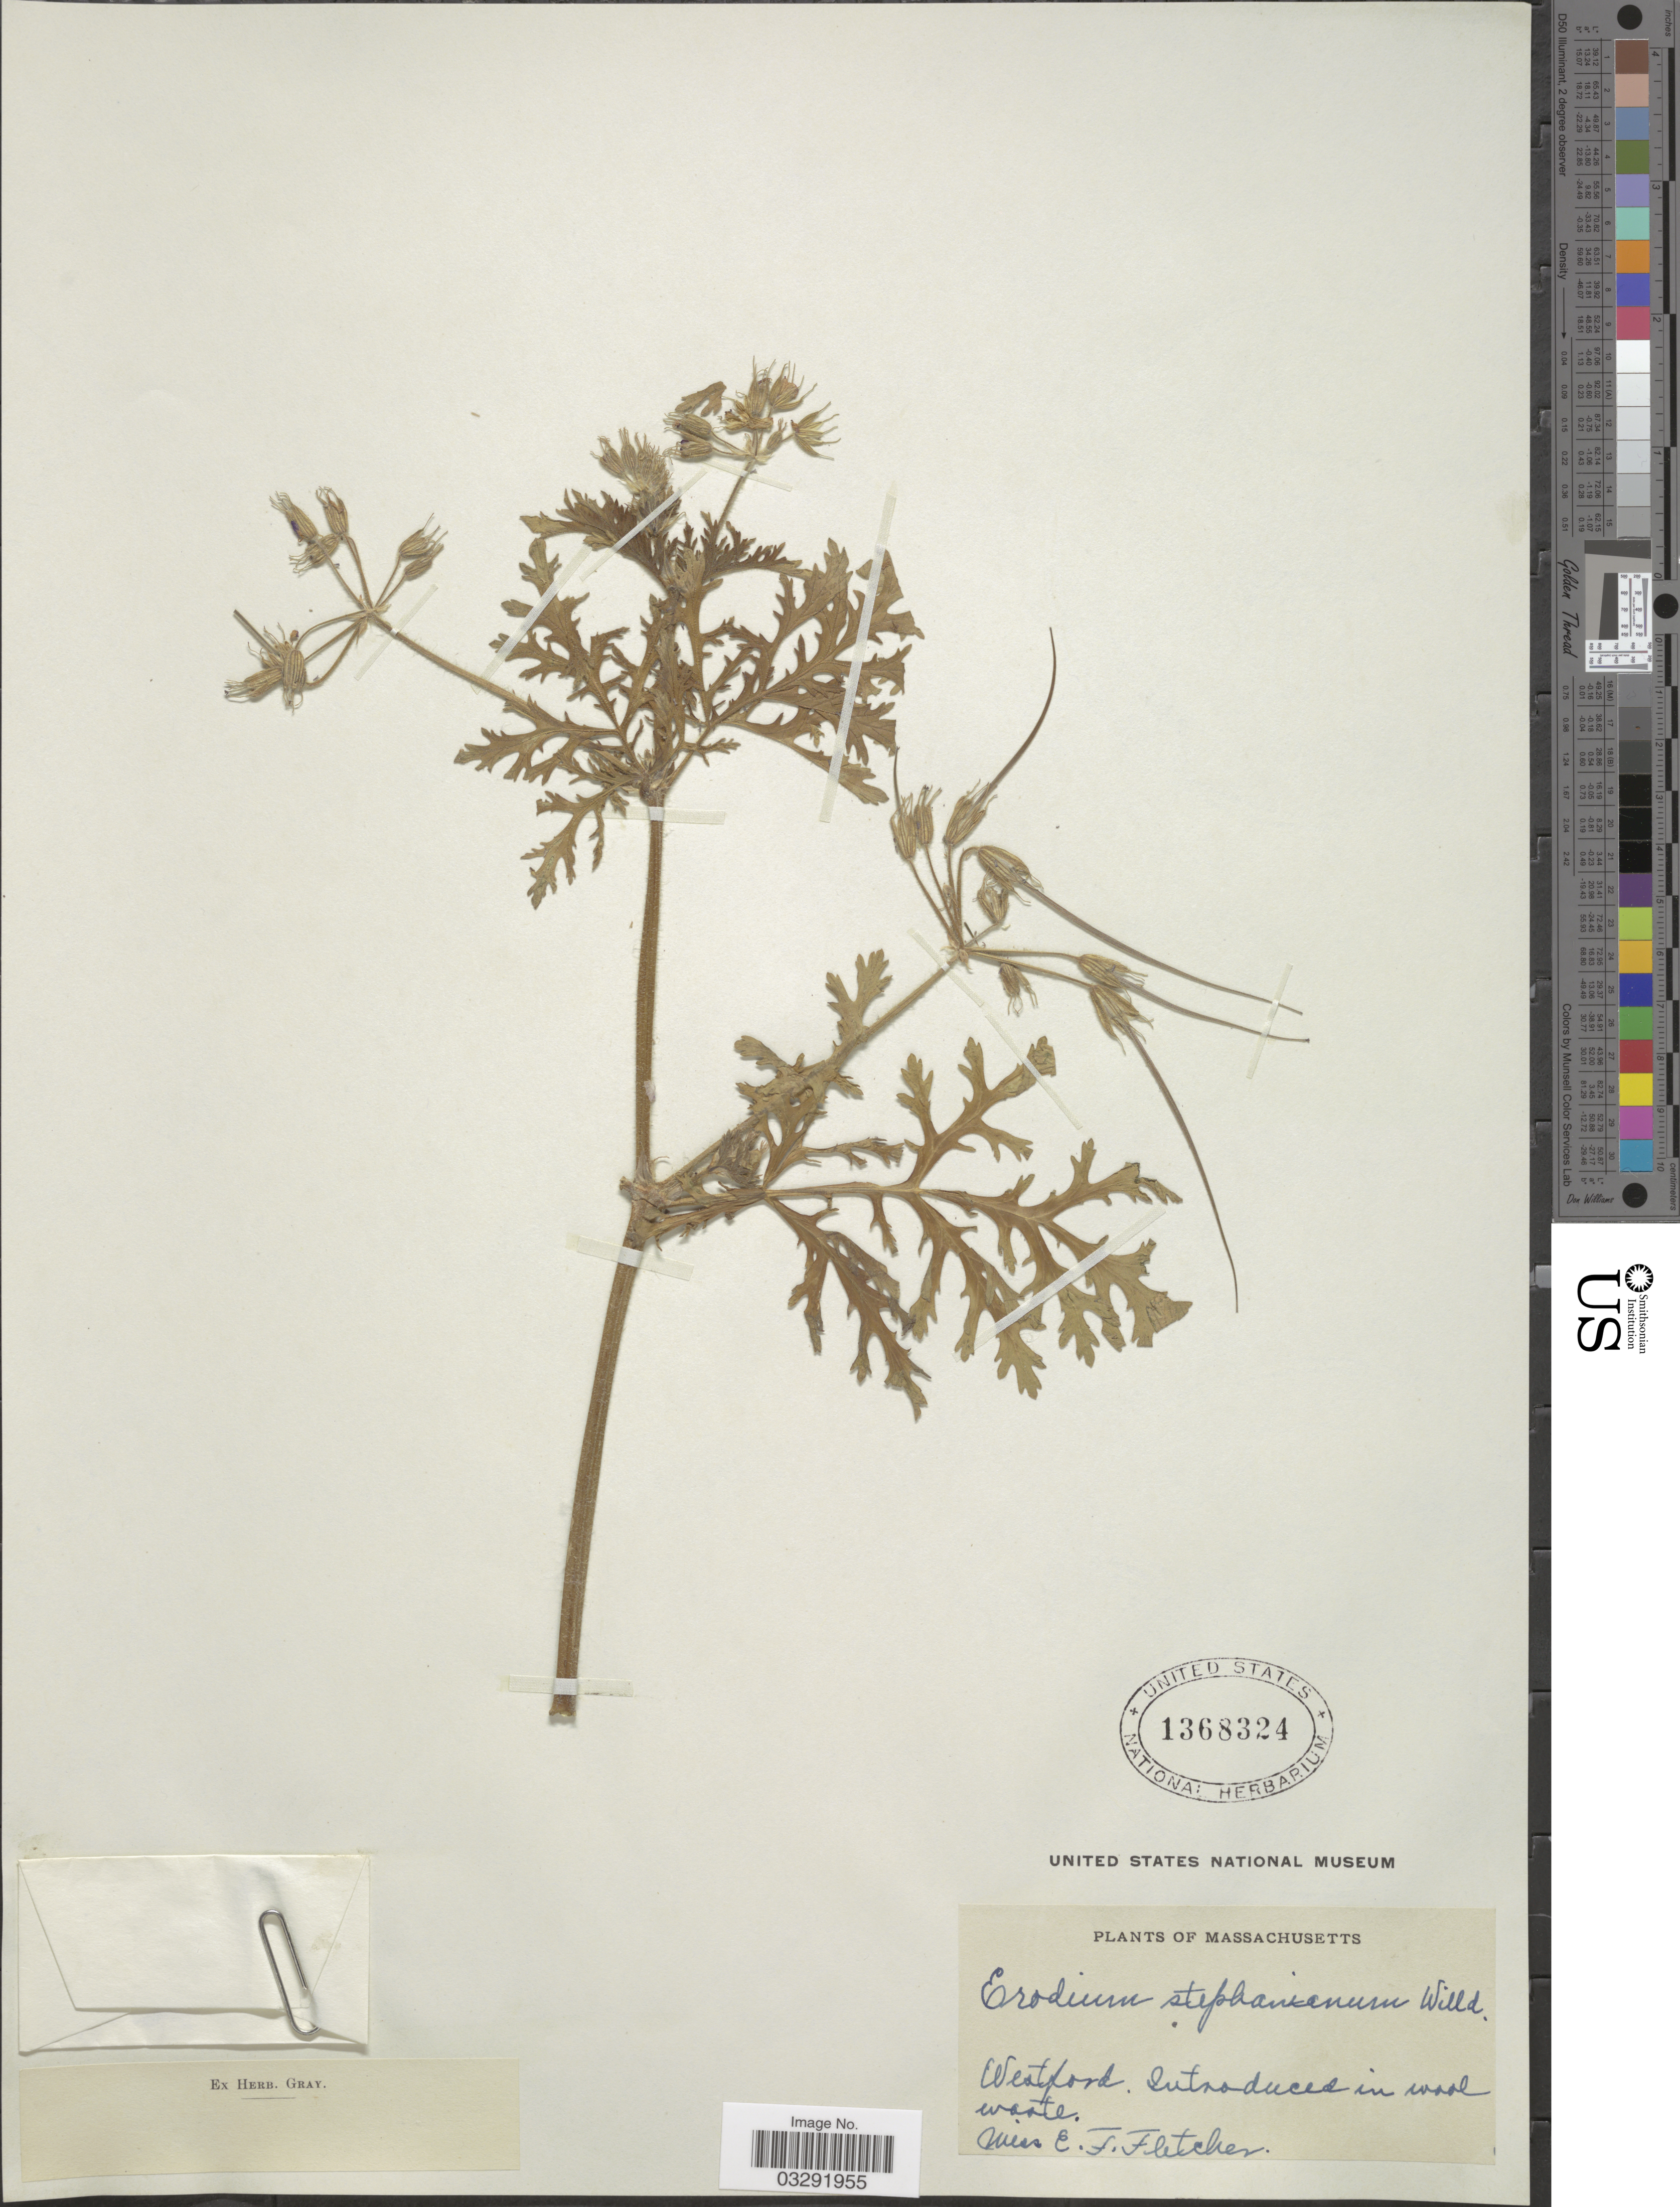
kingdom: Plantae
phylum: Tracheophyta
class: Magnoliopsida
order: Geraniales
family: Geraniaceae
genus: Erodium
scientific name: Erodium stephanianum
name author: Willd.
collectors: E. Fletcher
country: United States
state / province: Massachusetts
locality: Westford.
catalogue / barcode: US 1368324